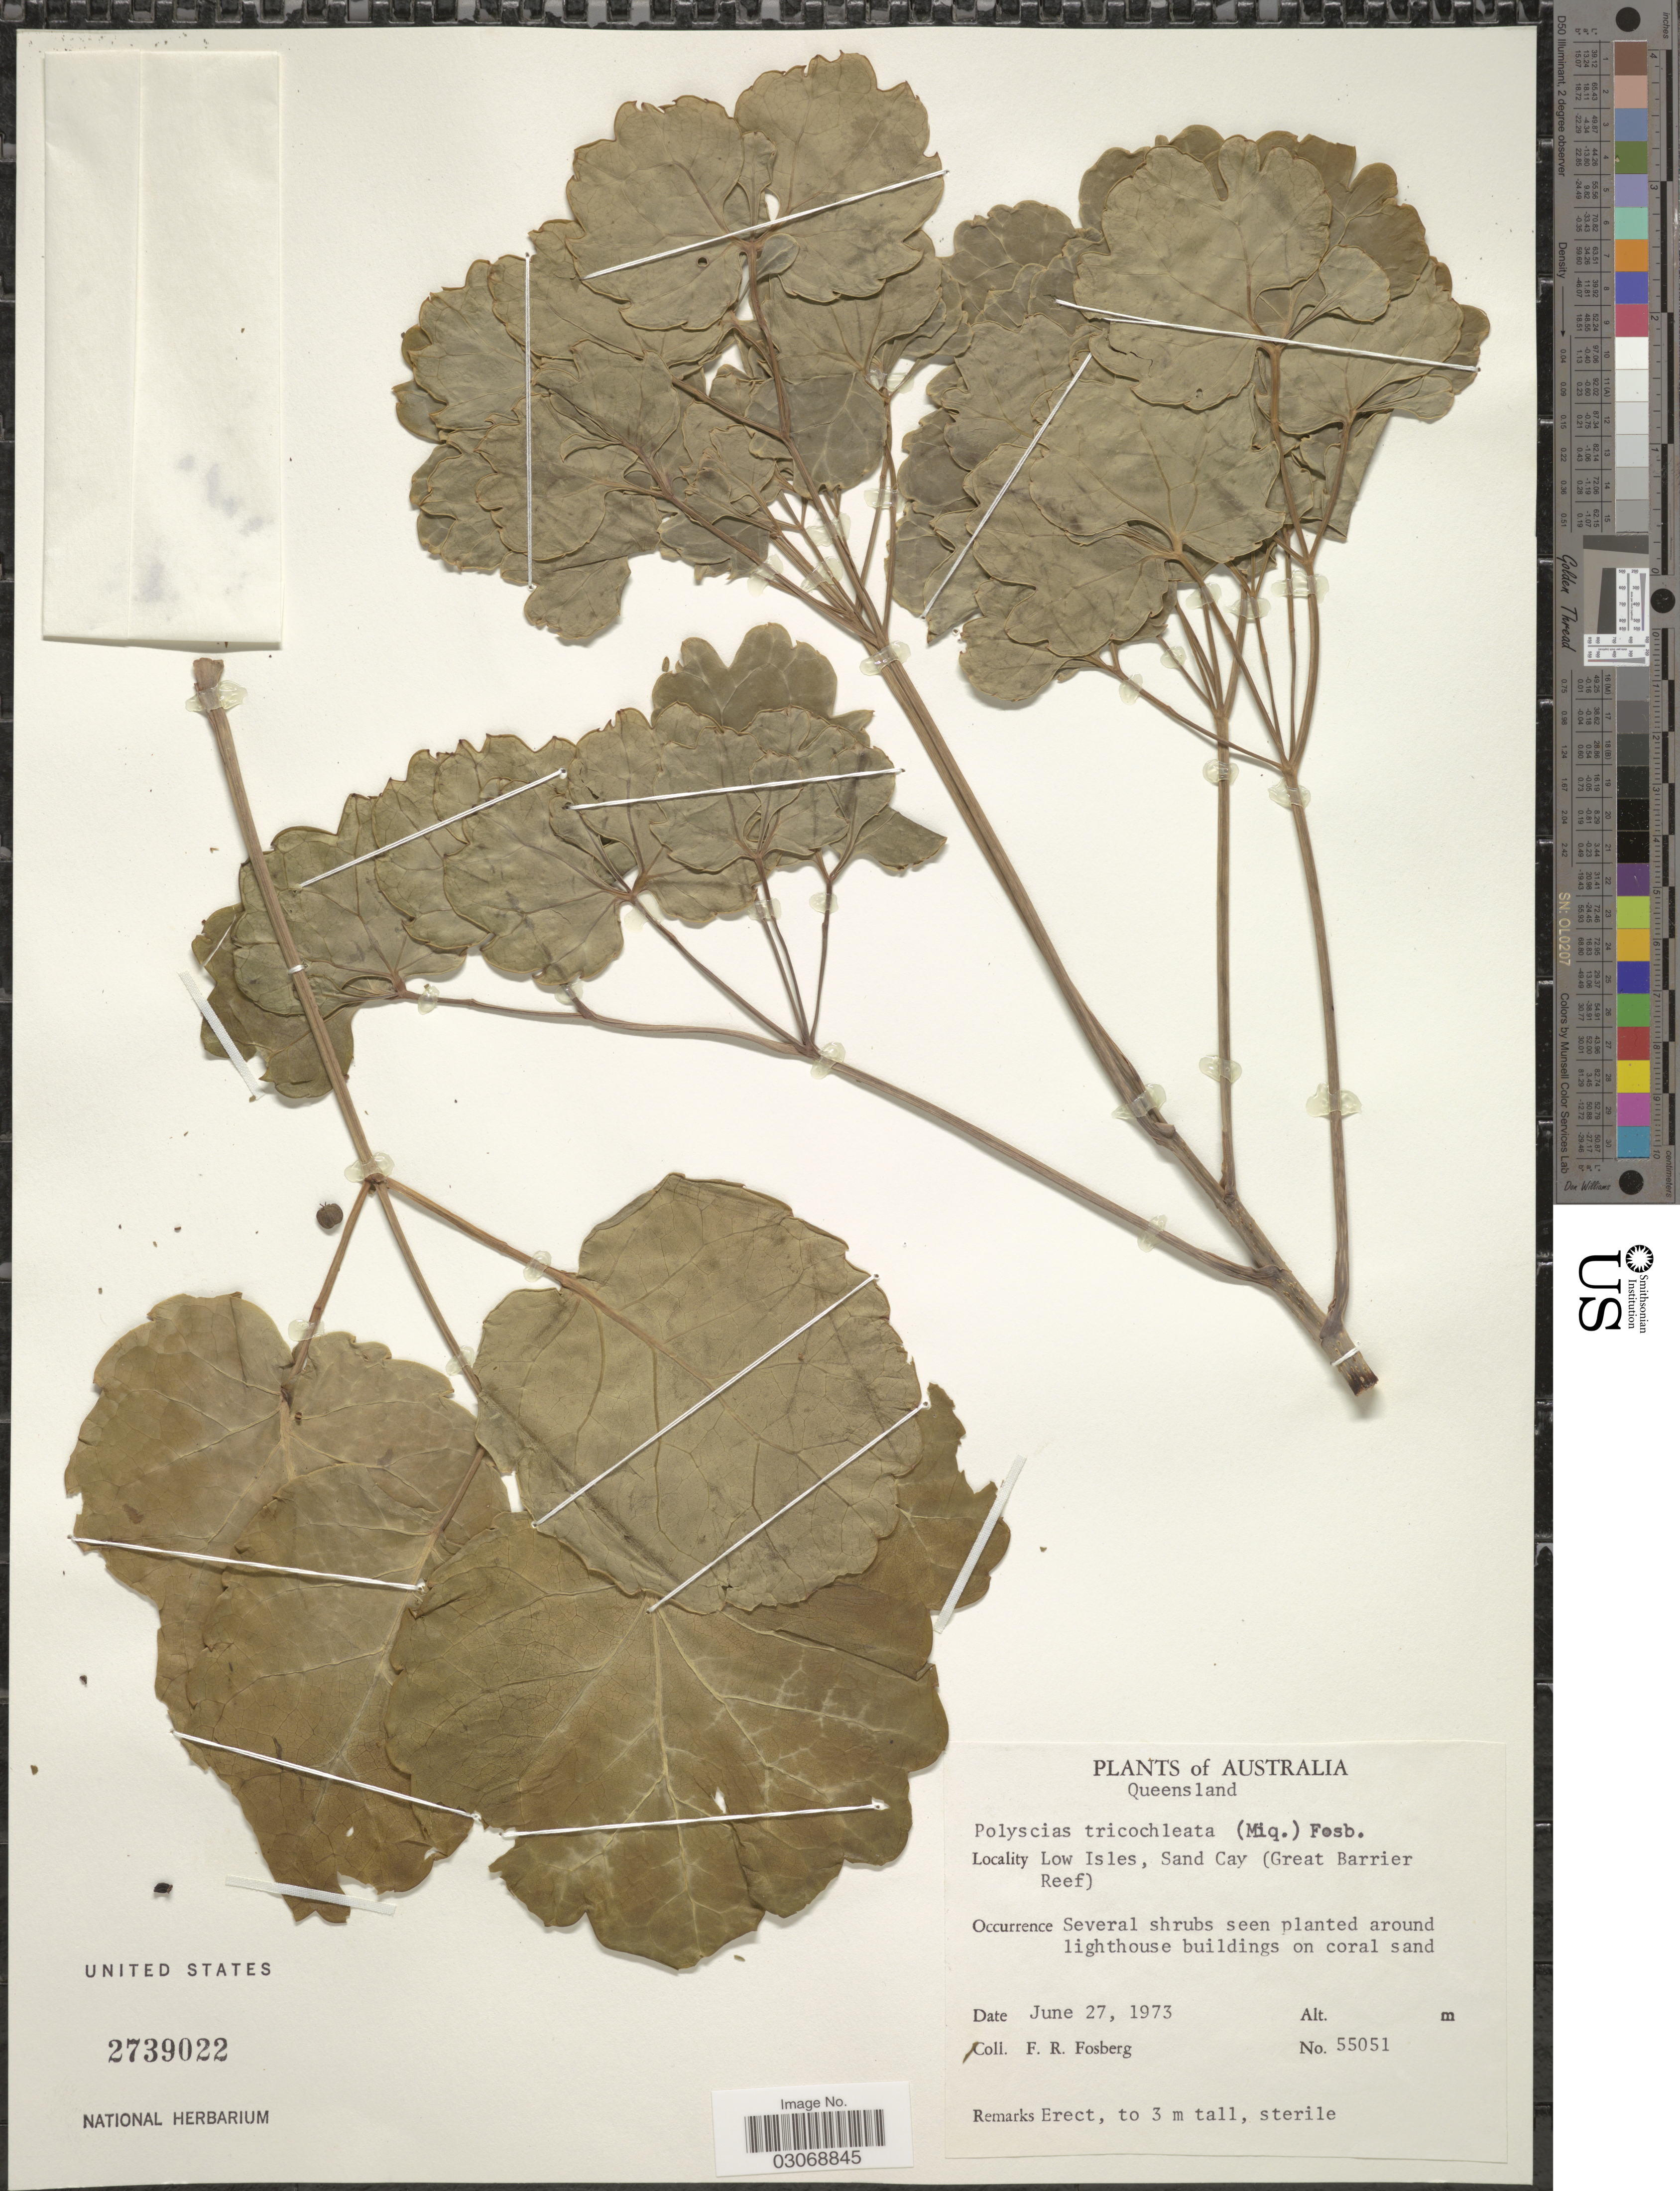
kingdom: Plantae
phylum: Tracheophyta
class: Magnoliopsida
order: Apiales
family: Araliaceae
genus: Polyscias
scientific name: Polyscias tricochleata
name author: (Miq.) Fosberg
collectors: F. R. Fosberg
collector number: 55051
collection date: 1973-06-27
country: Australia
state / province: Queensland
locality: Low Isles, Sand Cay (Great Barrier Reef). Around lighthouse buildings on coral sand.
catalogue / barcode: US 2739022